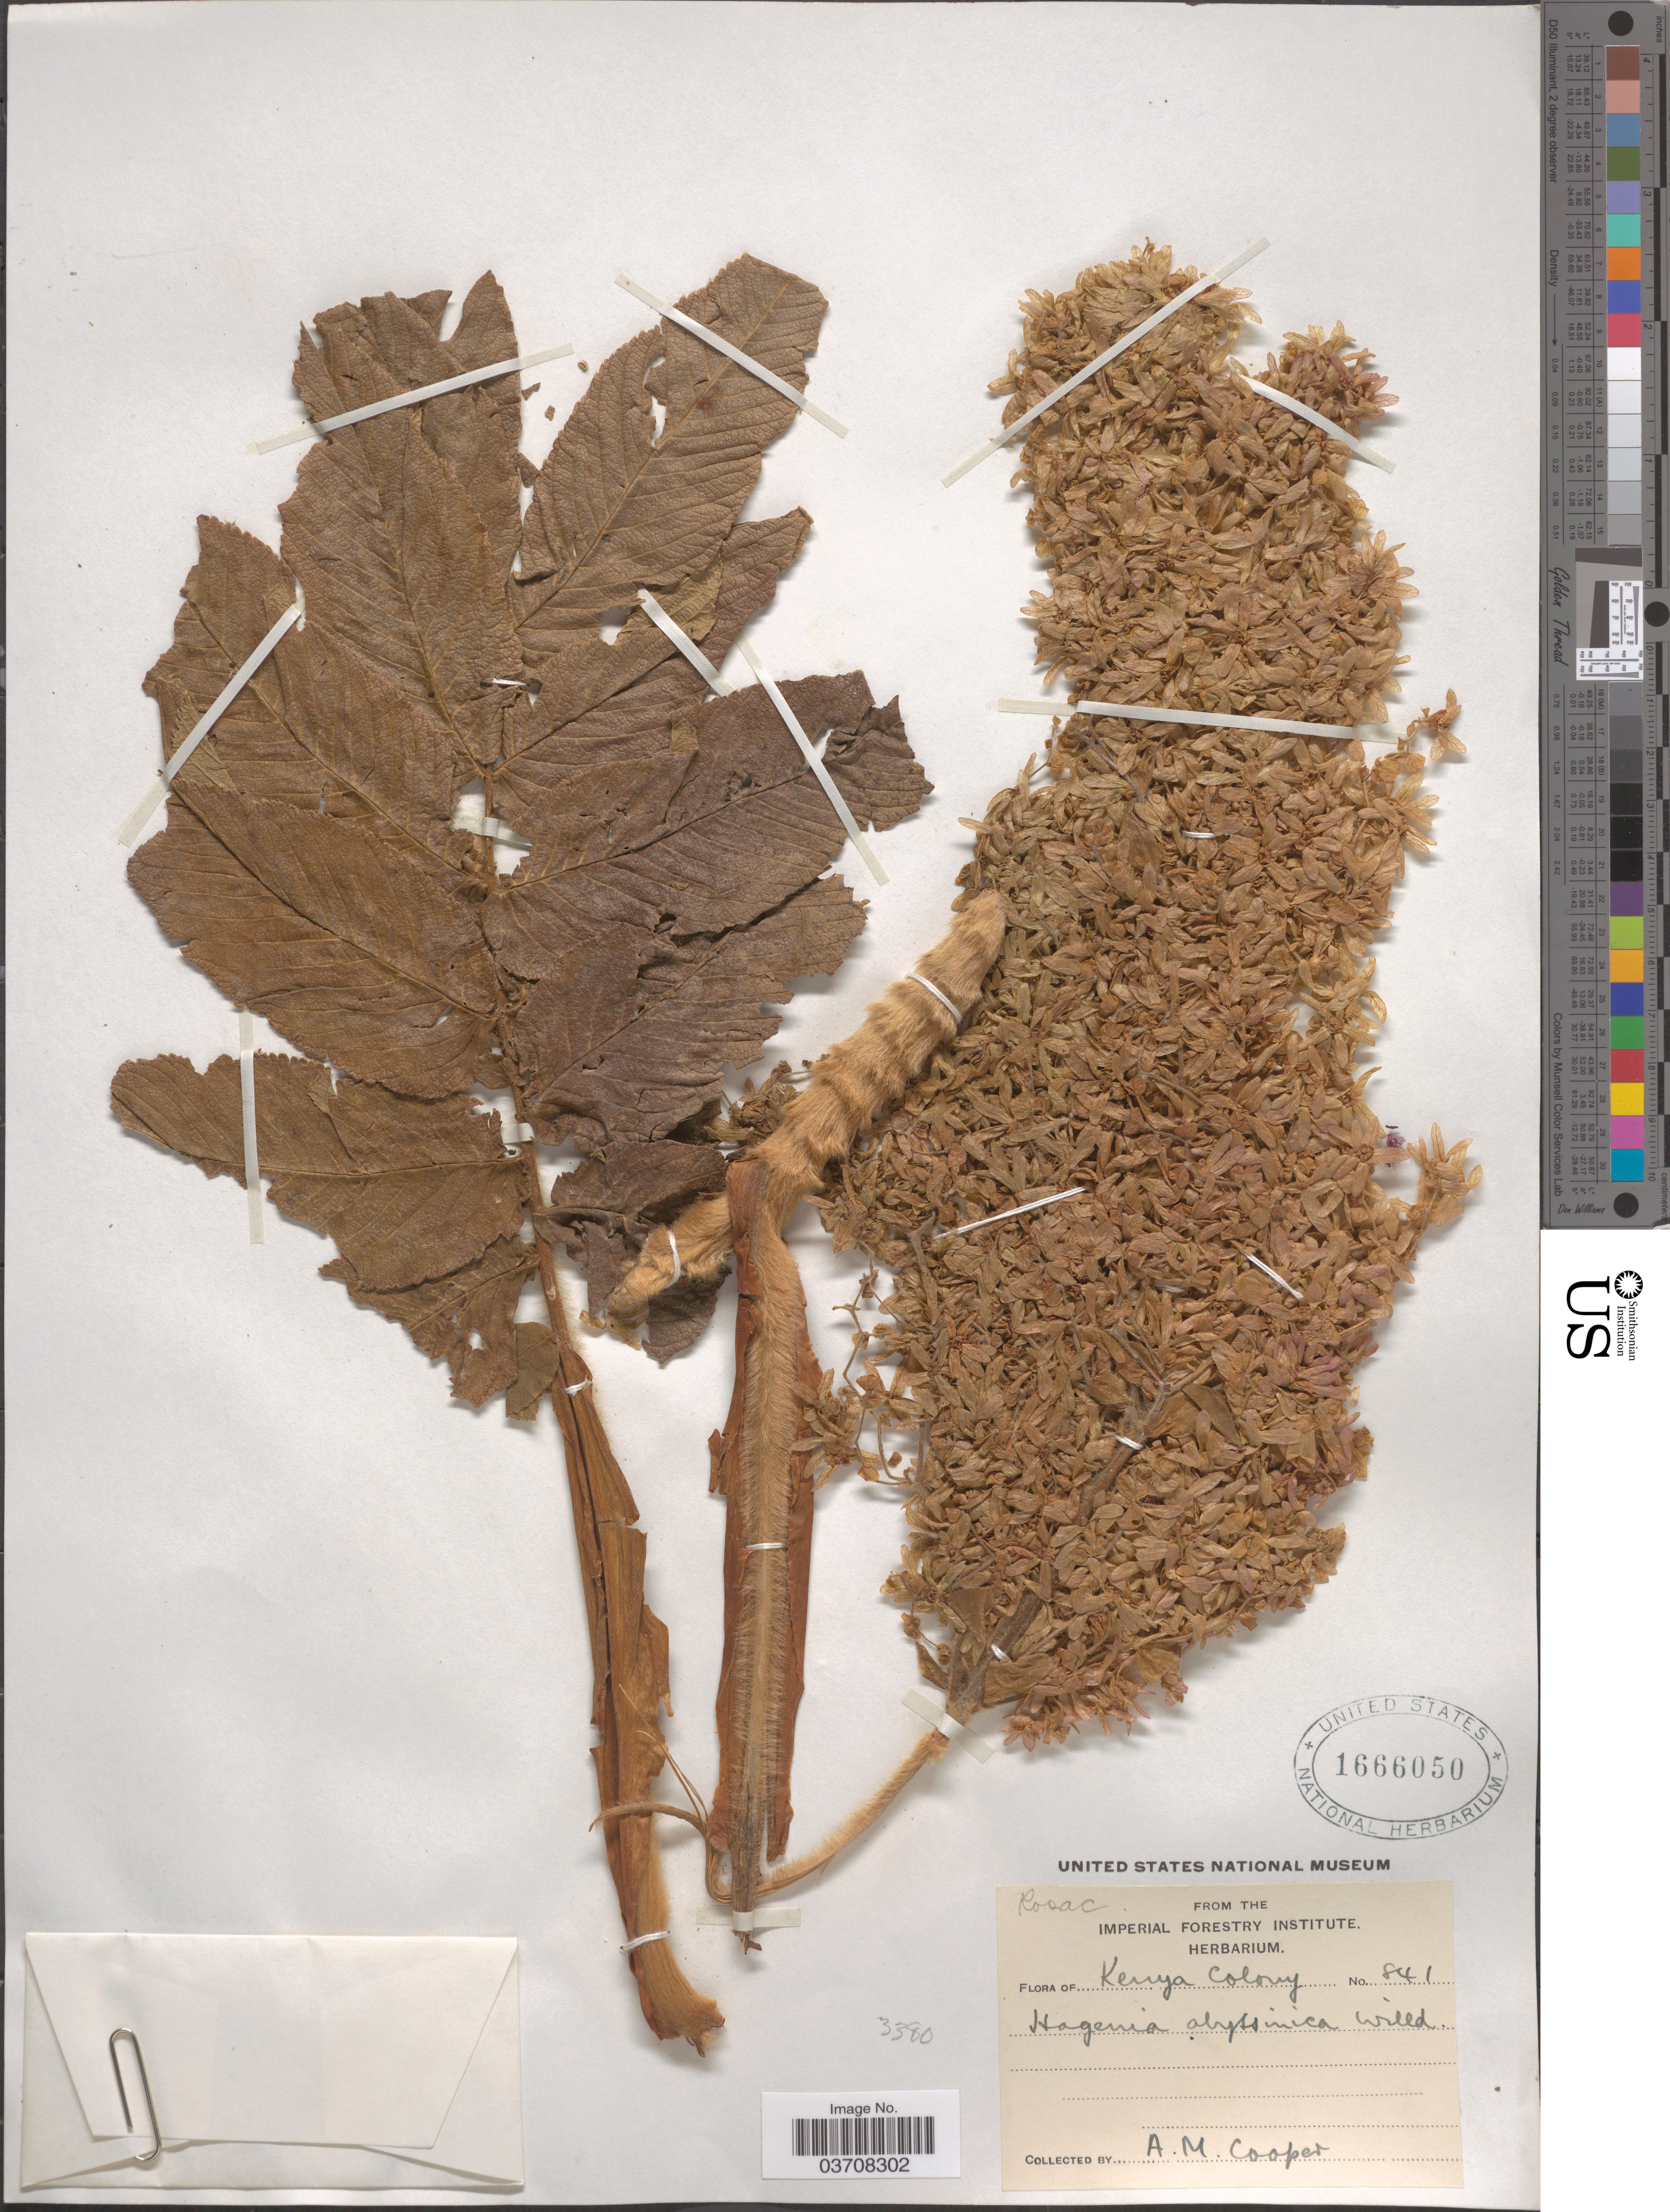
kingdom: Plantae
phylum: Tracheophyta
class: Magnoliopsida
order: Rosales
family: Rosaceae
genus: Hagenia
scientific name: Hagenia abyssinica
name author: (Bruce) J.F. Gmel.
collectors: A. Cooper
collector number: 841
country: Kenya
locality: Kenya Colony.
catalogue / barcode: US 1666050